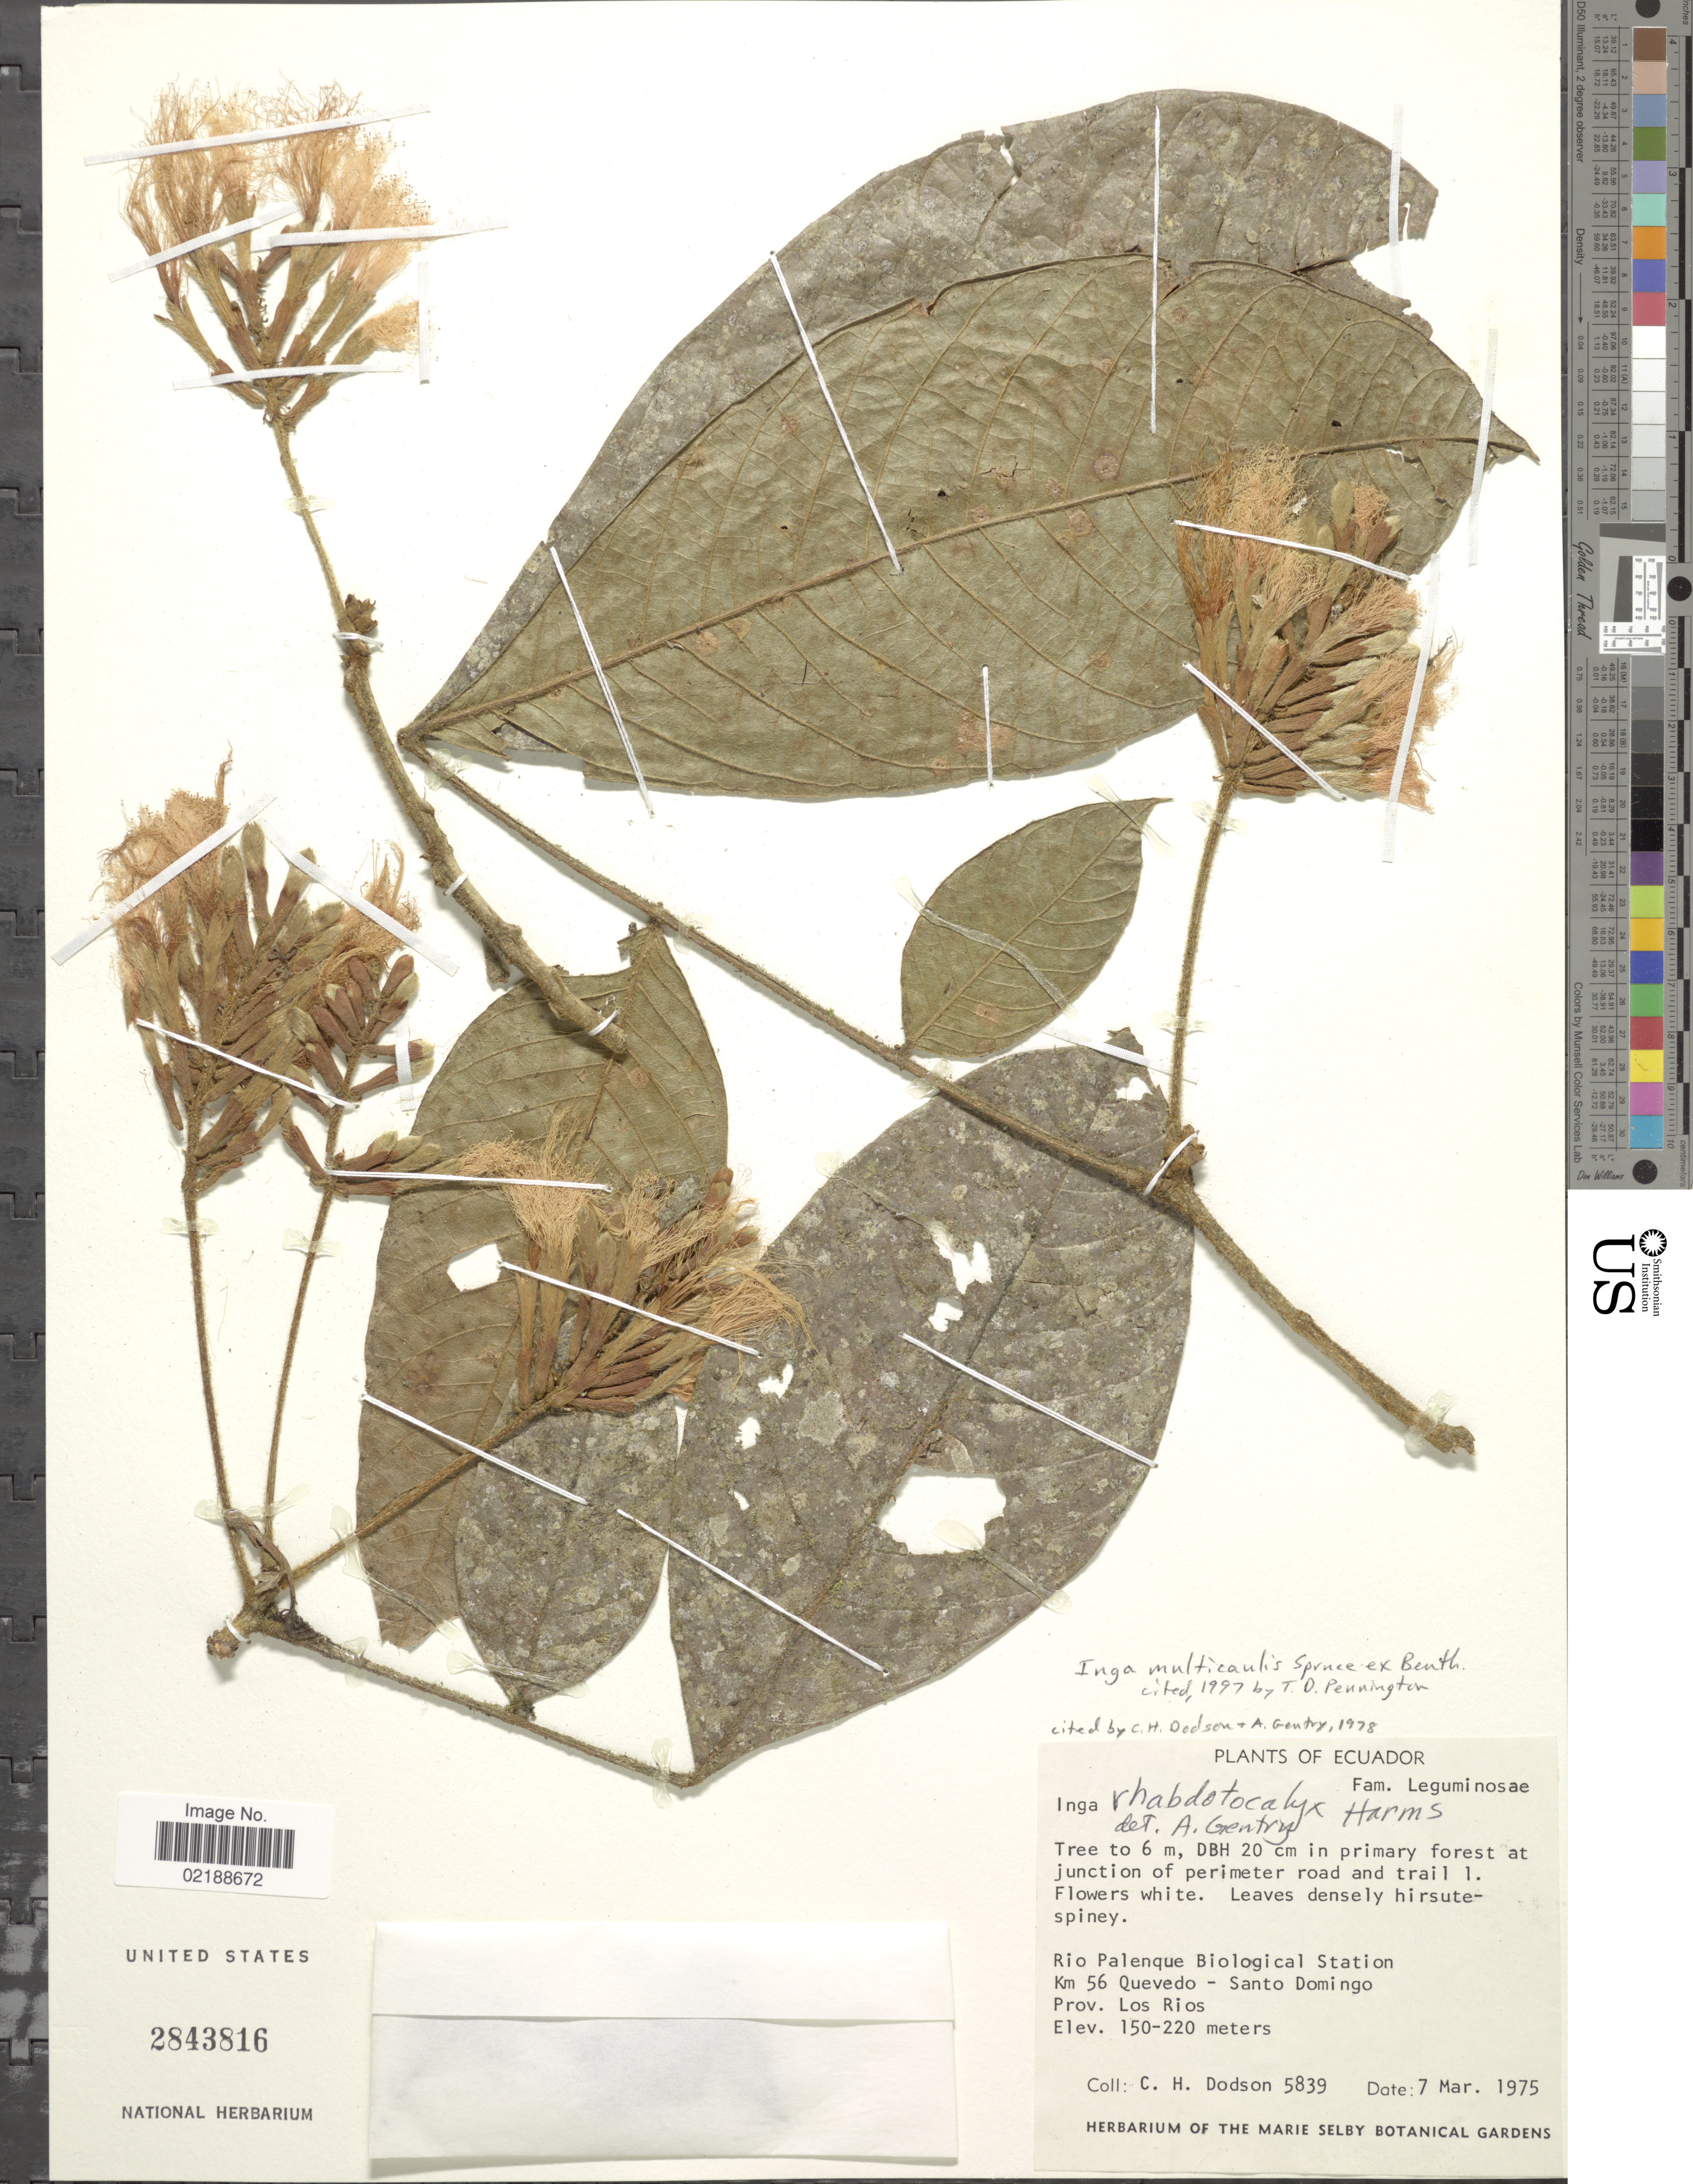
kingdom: Plantae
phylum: Tracheophyta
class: Magnoliopsida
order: Fabales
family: Fabaceae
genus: Inga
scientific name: Inga multicaulis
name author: Spruce ex Benth.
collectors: C. H. Dodson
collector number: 5839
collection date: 1975-03-07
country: Ecuador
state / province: Los Ríos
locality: Rio Palenque Biological Station Km 56 Quevedo - Santo Domingo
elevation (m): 150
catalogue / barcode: US 2843816